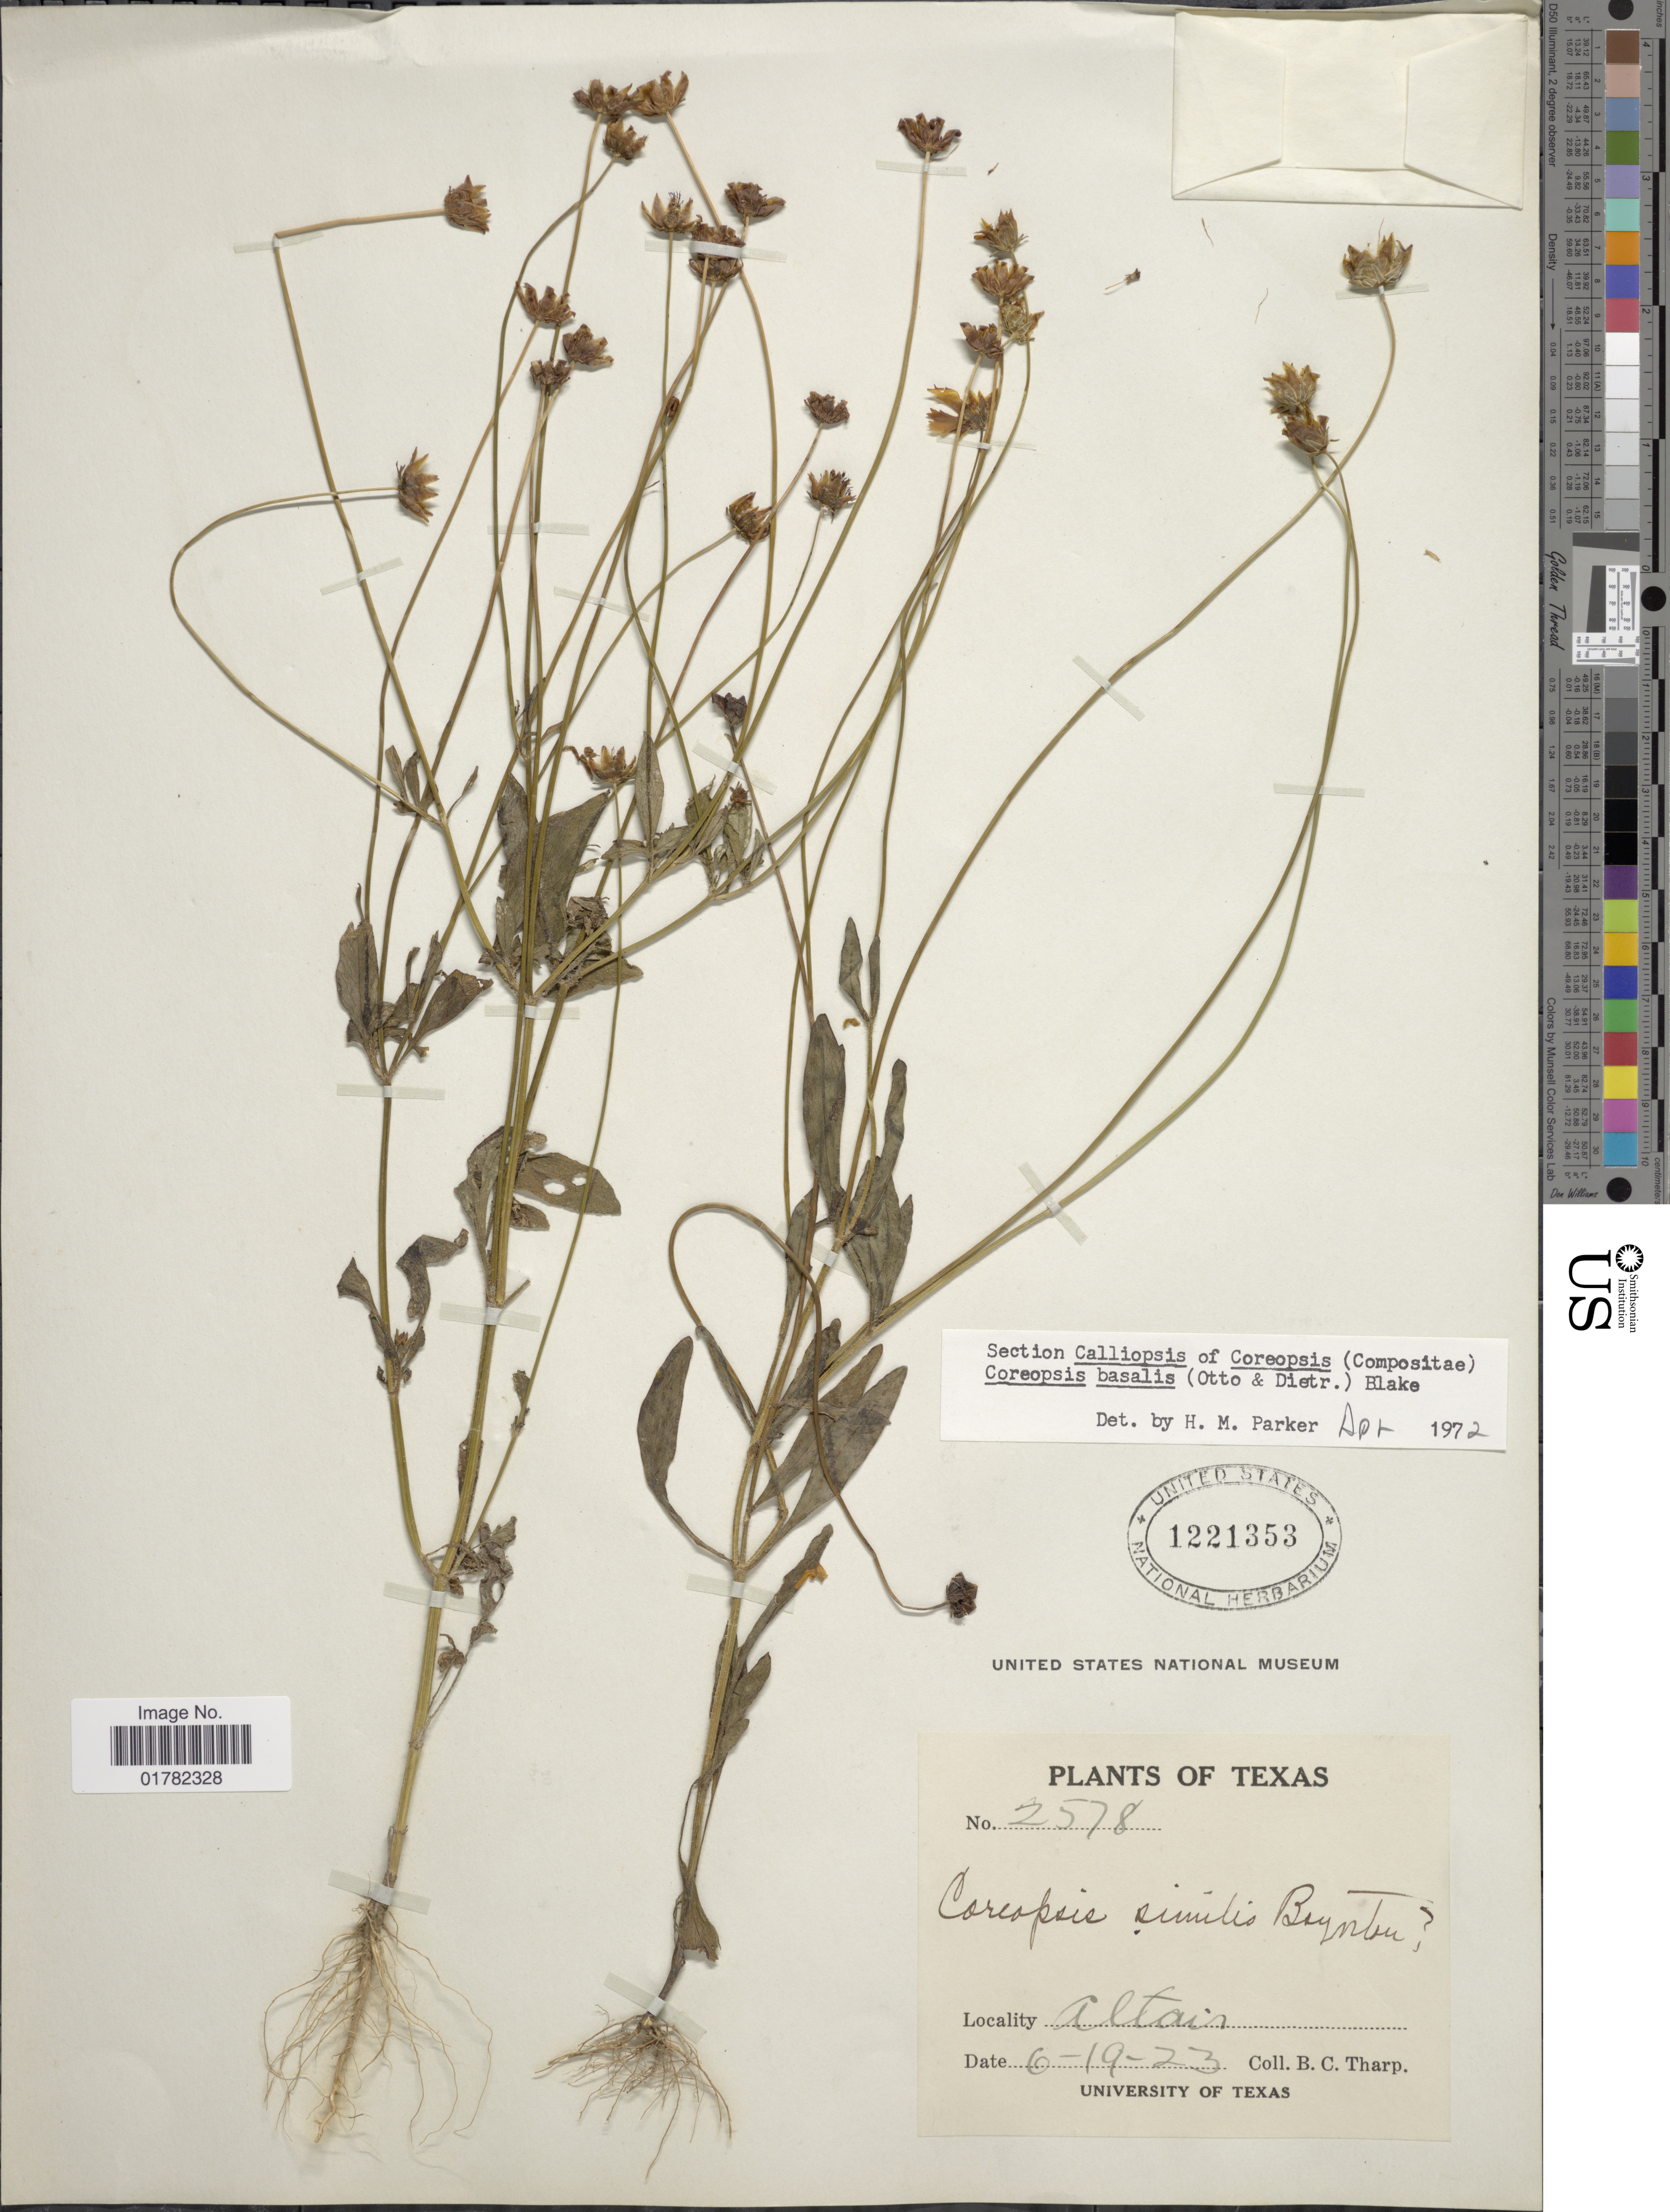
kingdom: Plantae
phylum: Tracheophyta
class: Magnoliopsida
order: Asterales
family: Asteraceae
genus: Coreopsis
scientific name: Coreopsis basalis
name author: S.F. Blake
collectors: B. C. Tharp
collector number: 2578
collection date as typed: Transcribed d/m/y: 19/6/23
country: United States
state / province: Texas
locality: Altair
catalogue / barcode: US 1221353